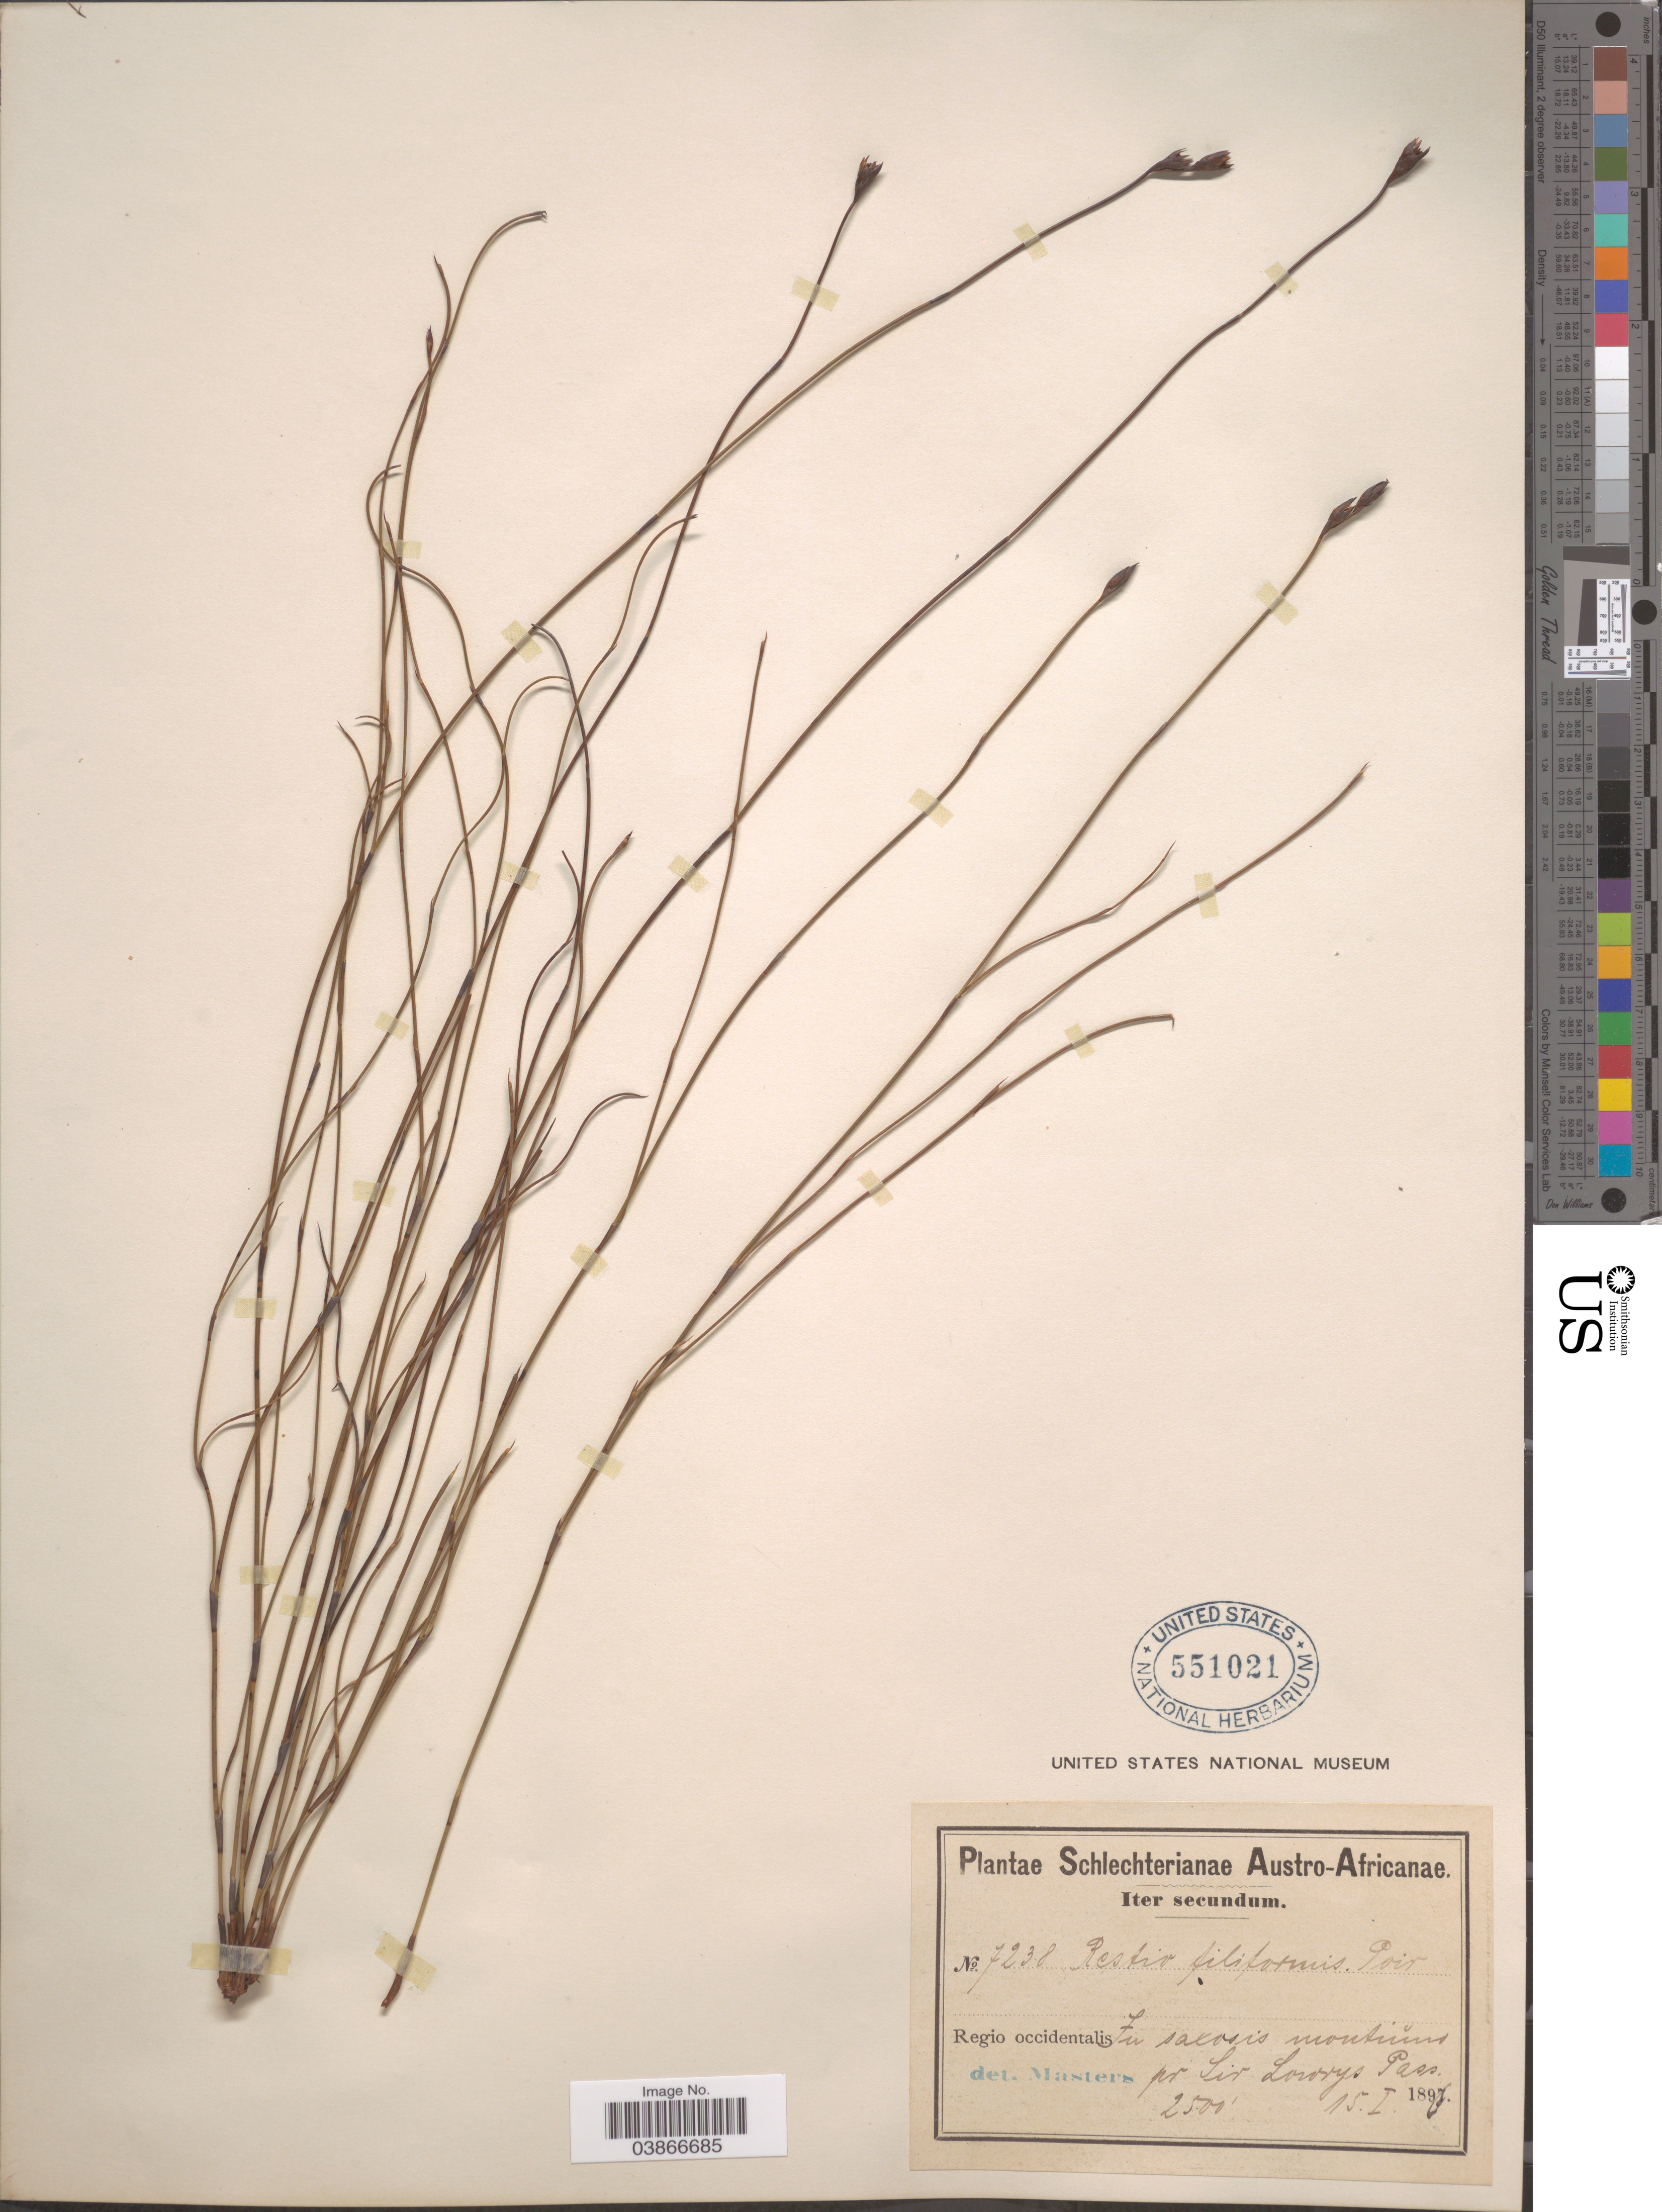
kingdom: Plantae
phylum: Tracheophyta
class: Liliopsida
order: Poales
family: Restionaceae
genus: Restio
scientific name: Restio filiformis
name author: Poir.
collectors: Schlechter, --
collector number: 7238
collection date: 1896-01-15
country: South Africa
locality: Austro-Africanæ. Regio occidentalis In saxosis montinus pr Sir Lowrys Pass.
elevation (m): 762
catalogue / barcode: US 551021